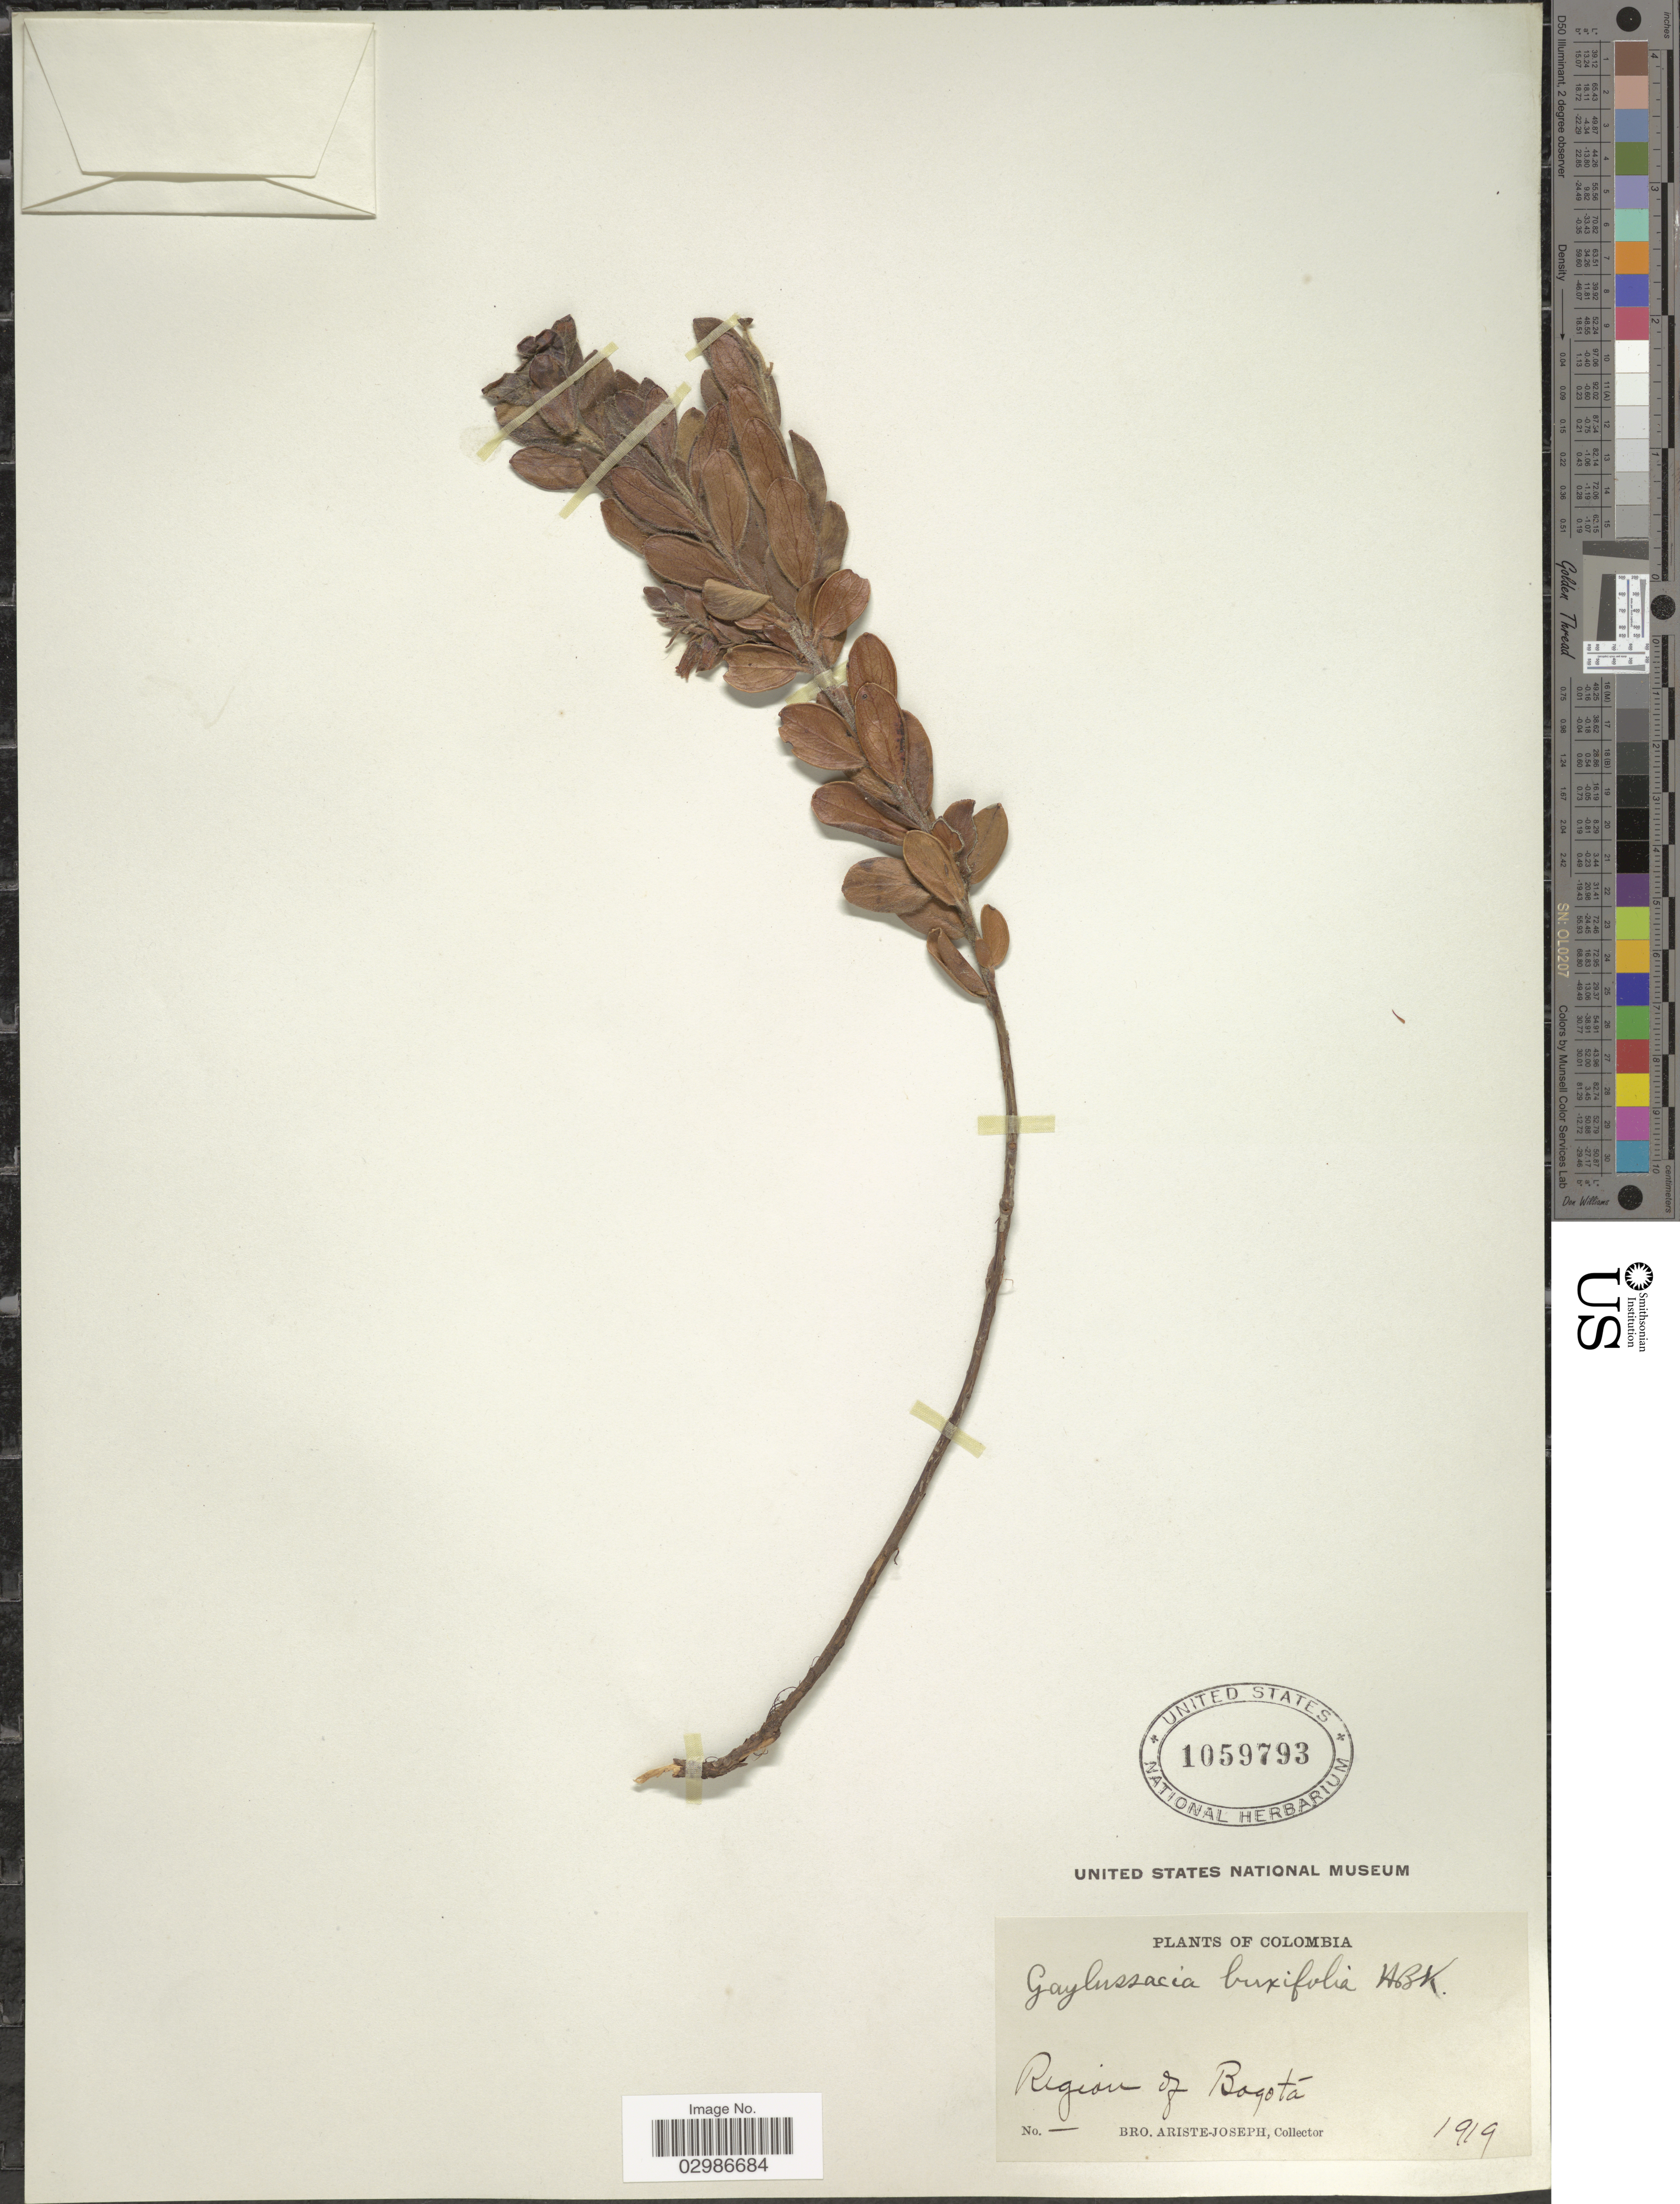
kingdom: Plantae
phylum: Tracheophyta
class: Magnoliopsida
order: Ericales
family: Ericaceae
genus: Gaylussacia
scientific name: Gaylussacia buxifolia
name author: Kunth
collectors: Bro. Ariste-Joseph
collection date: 1919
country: Colombia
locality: Region of Bogotá.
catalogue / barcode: US 1059793